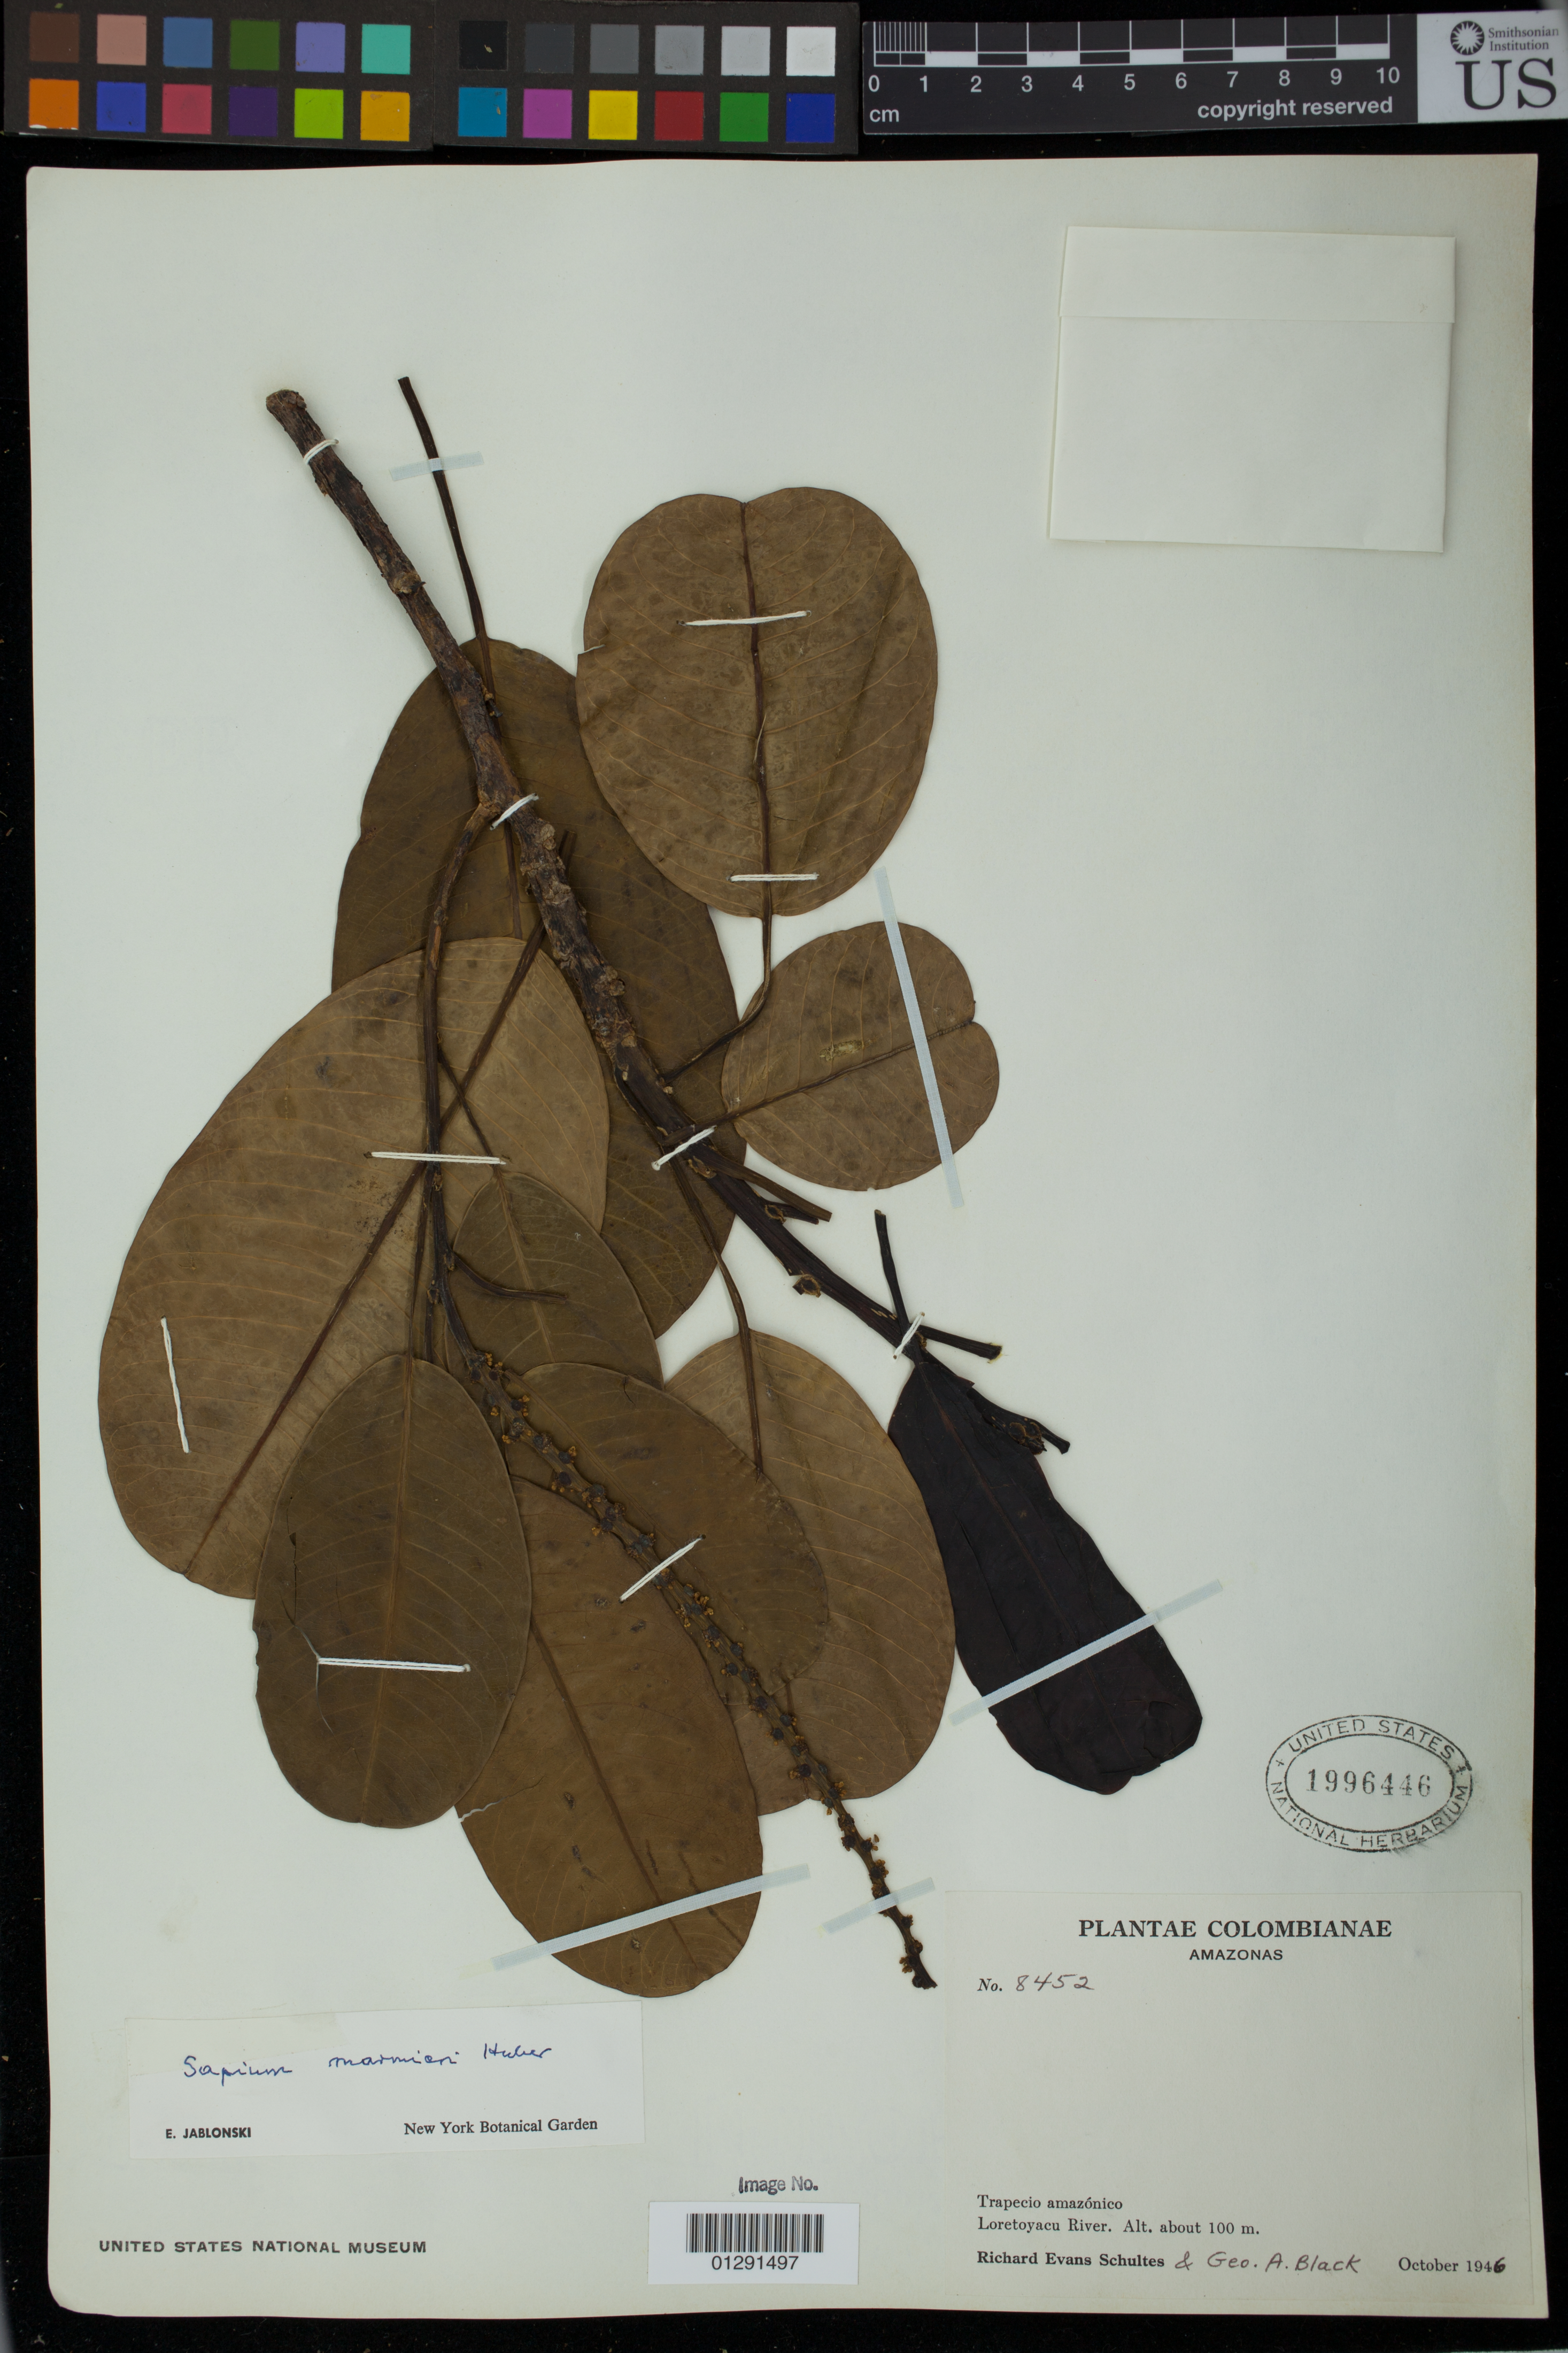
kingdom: Plantae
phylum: Tracheophyta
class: Magnoliopsida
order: Malpighiales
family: Euphorbiaceae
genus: Sapium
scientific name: Sapium marmieri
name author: Huber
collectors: R. E. Schultes & G. A. Black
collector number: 8452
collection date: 1946-10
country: Colombia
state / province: Amazônas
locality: Trapecio amazonico, Loretoyacu River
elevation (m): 100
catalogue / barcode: US 1996446